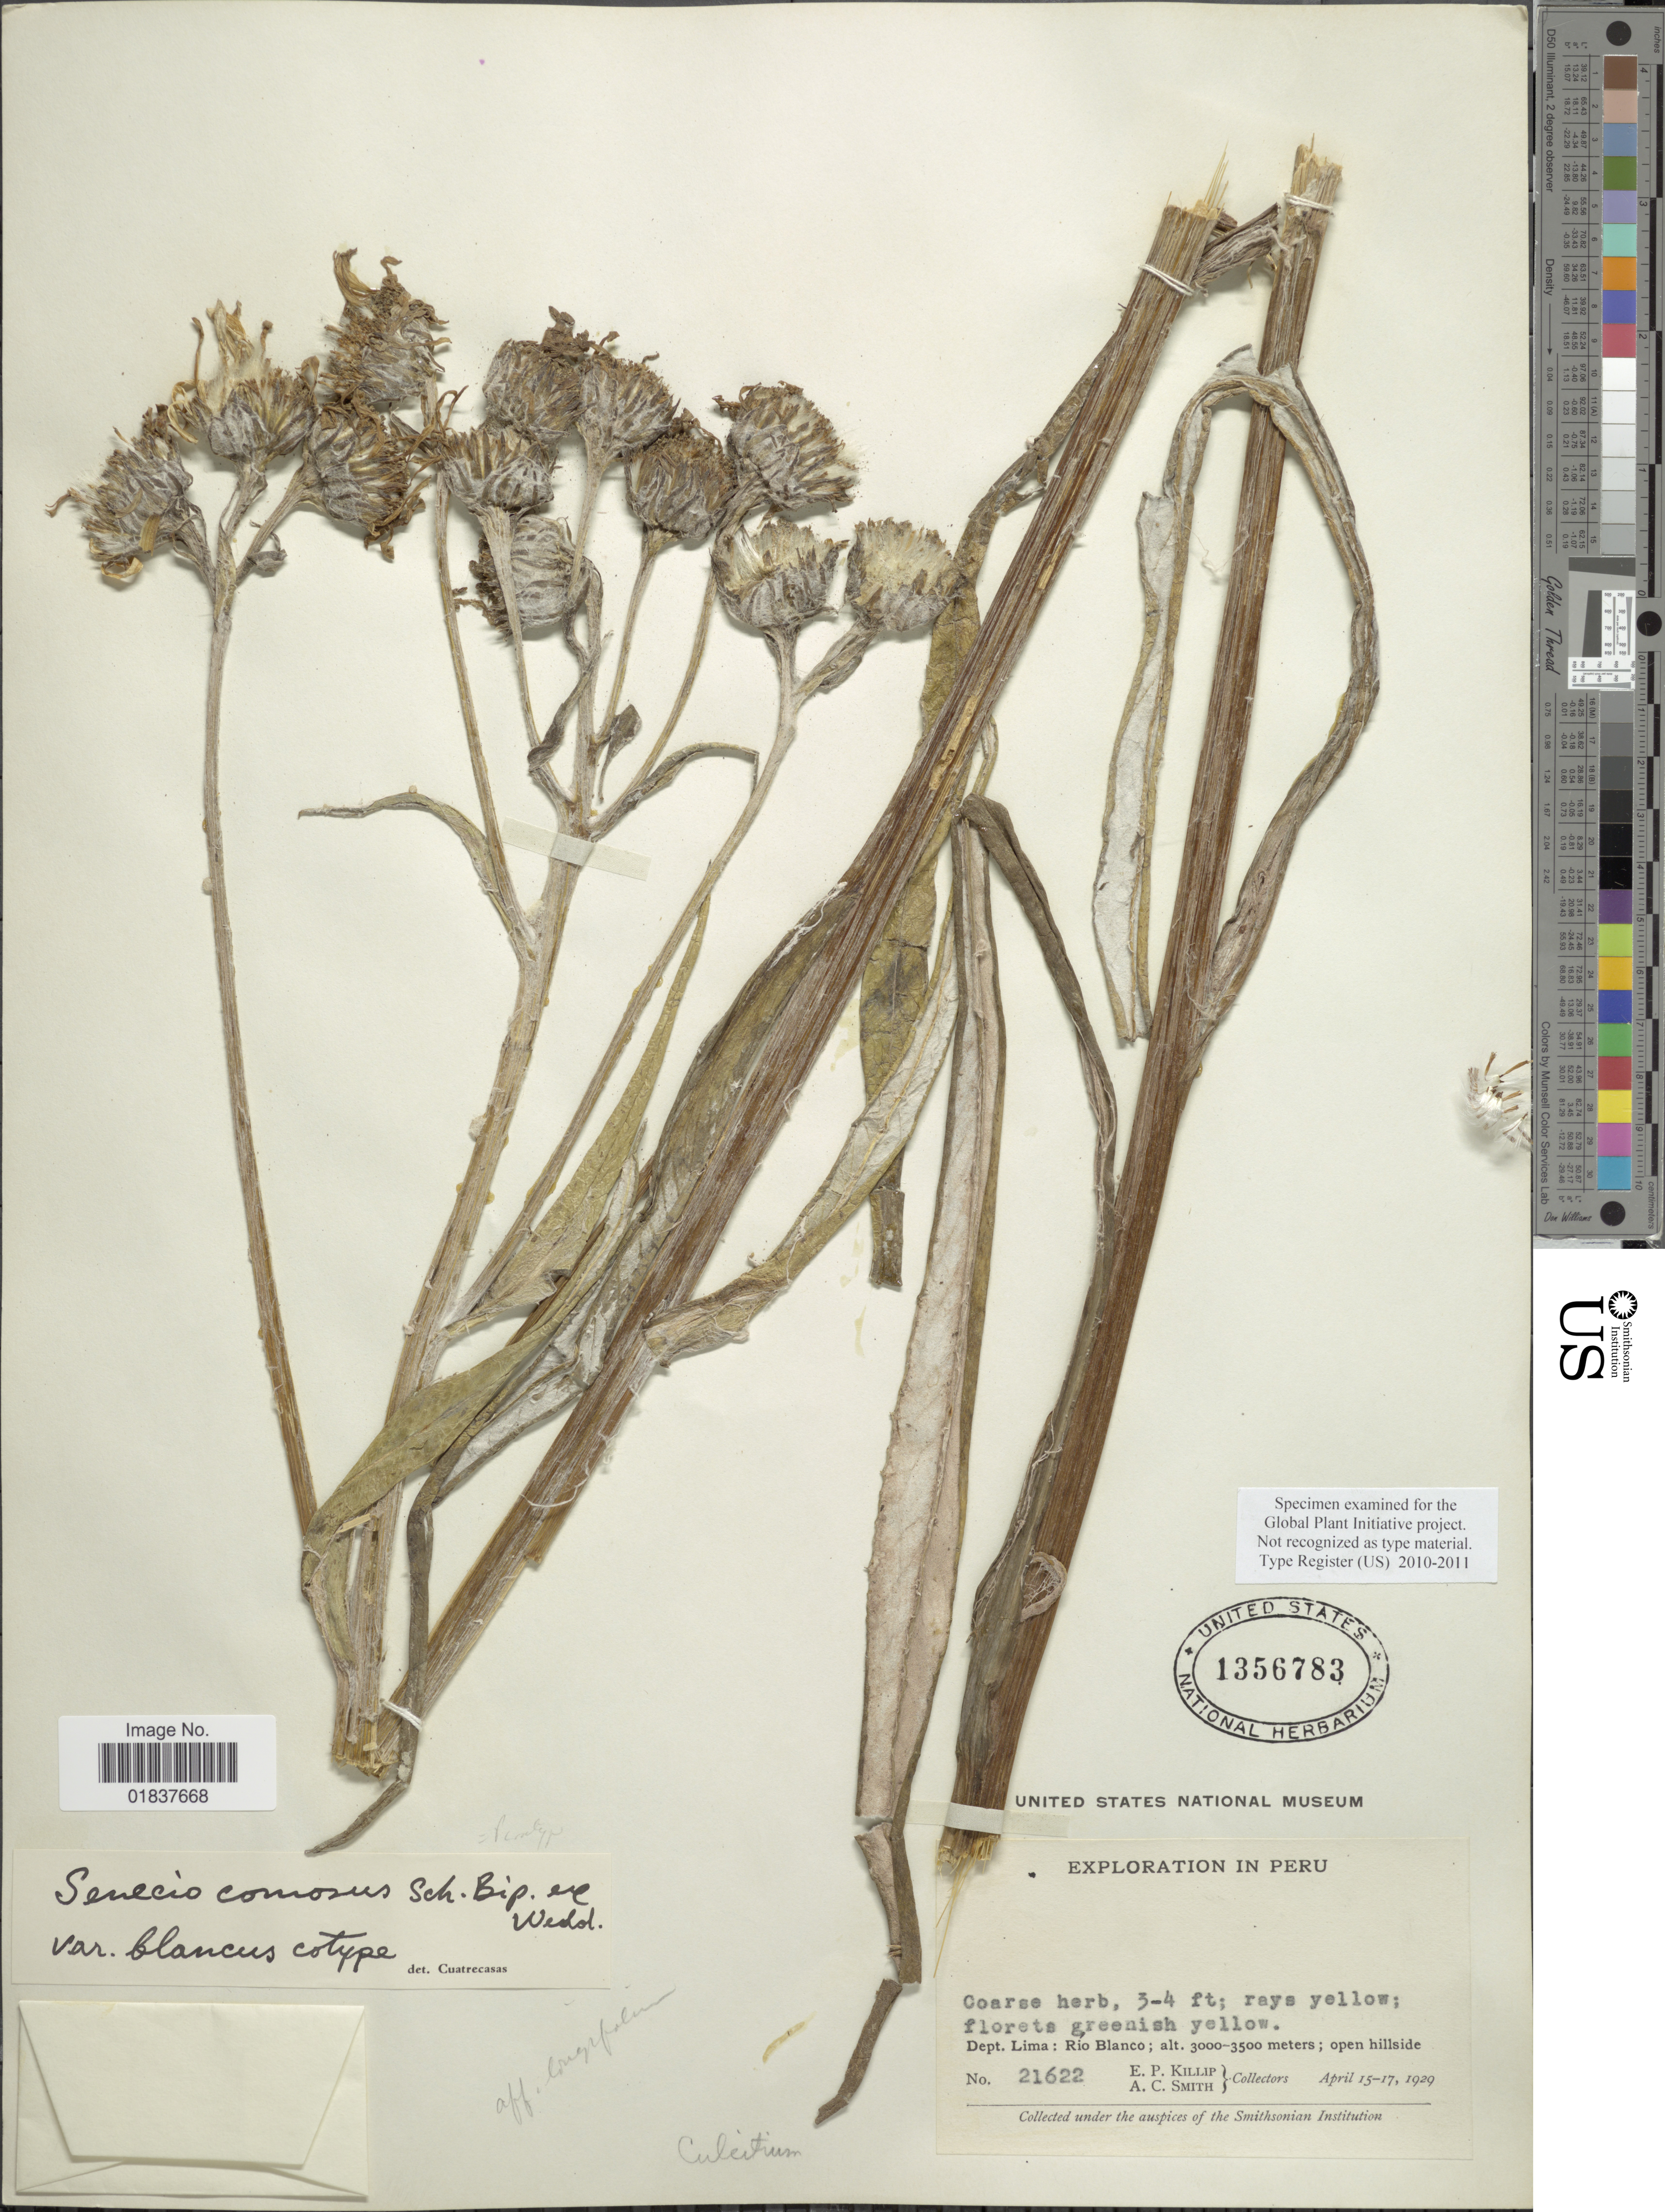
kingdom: Plantae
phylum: Tracheophyta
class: Magnoliopsida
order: Asterales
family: Asteraceae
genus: Senecio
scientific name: Senecio comosus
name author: Sch. Bip.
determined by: Salomon, Luciana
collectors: E. P. Killip & A. C. Smith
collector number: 21622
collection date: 1929-04-15/1929-04-17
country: Peru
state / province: Lima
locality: Rio Blanco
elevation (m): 3000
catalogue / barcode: US 1356783